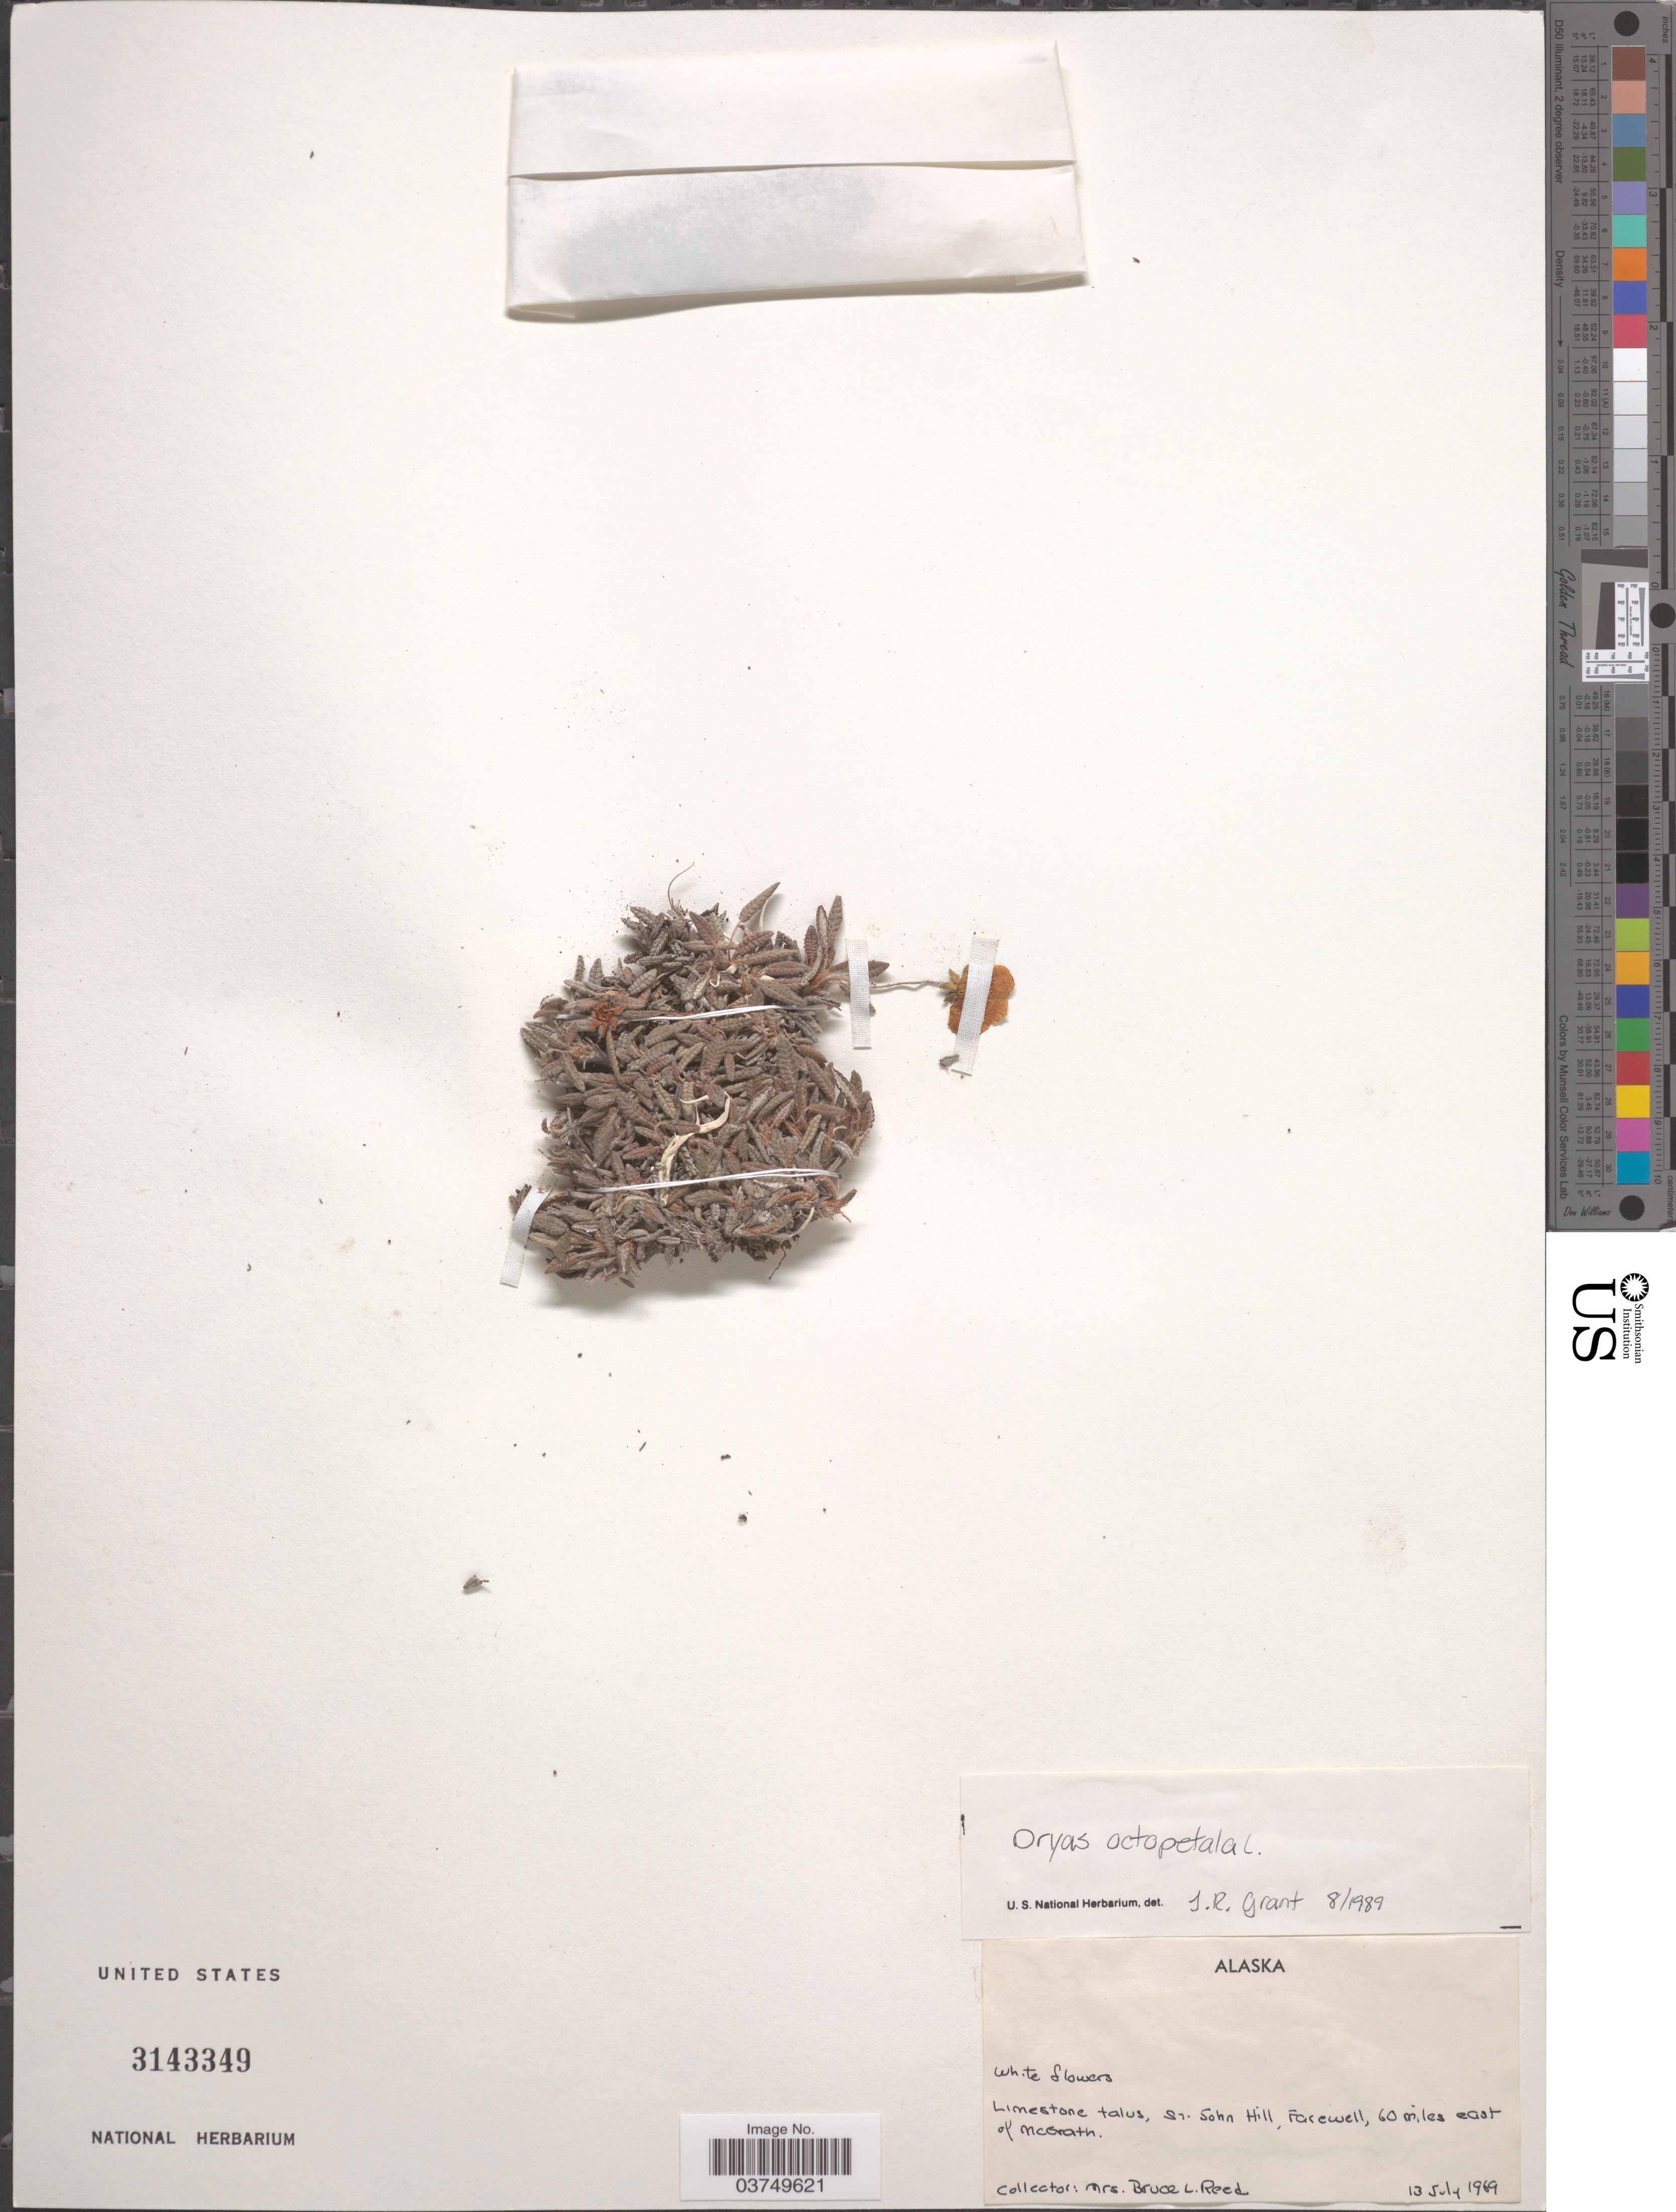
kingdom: Plantae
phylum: Tracheophyta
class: Magnoliopsida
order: Rosales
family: Rosaceae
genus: Dryas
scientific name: Dryas octopetala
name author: L.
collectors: B. Reed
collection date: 1969-07-13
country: United States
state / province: Alaska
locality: Limestone talus, St. John Hill, Farwell, 60 miles east of McGrath.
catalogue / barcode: US 3143349